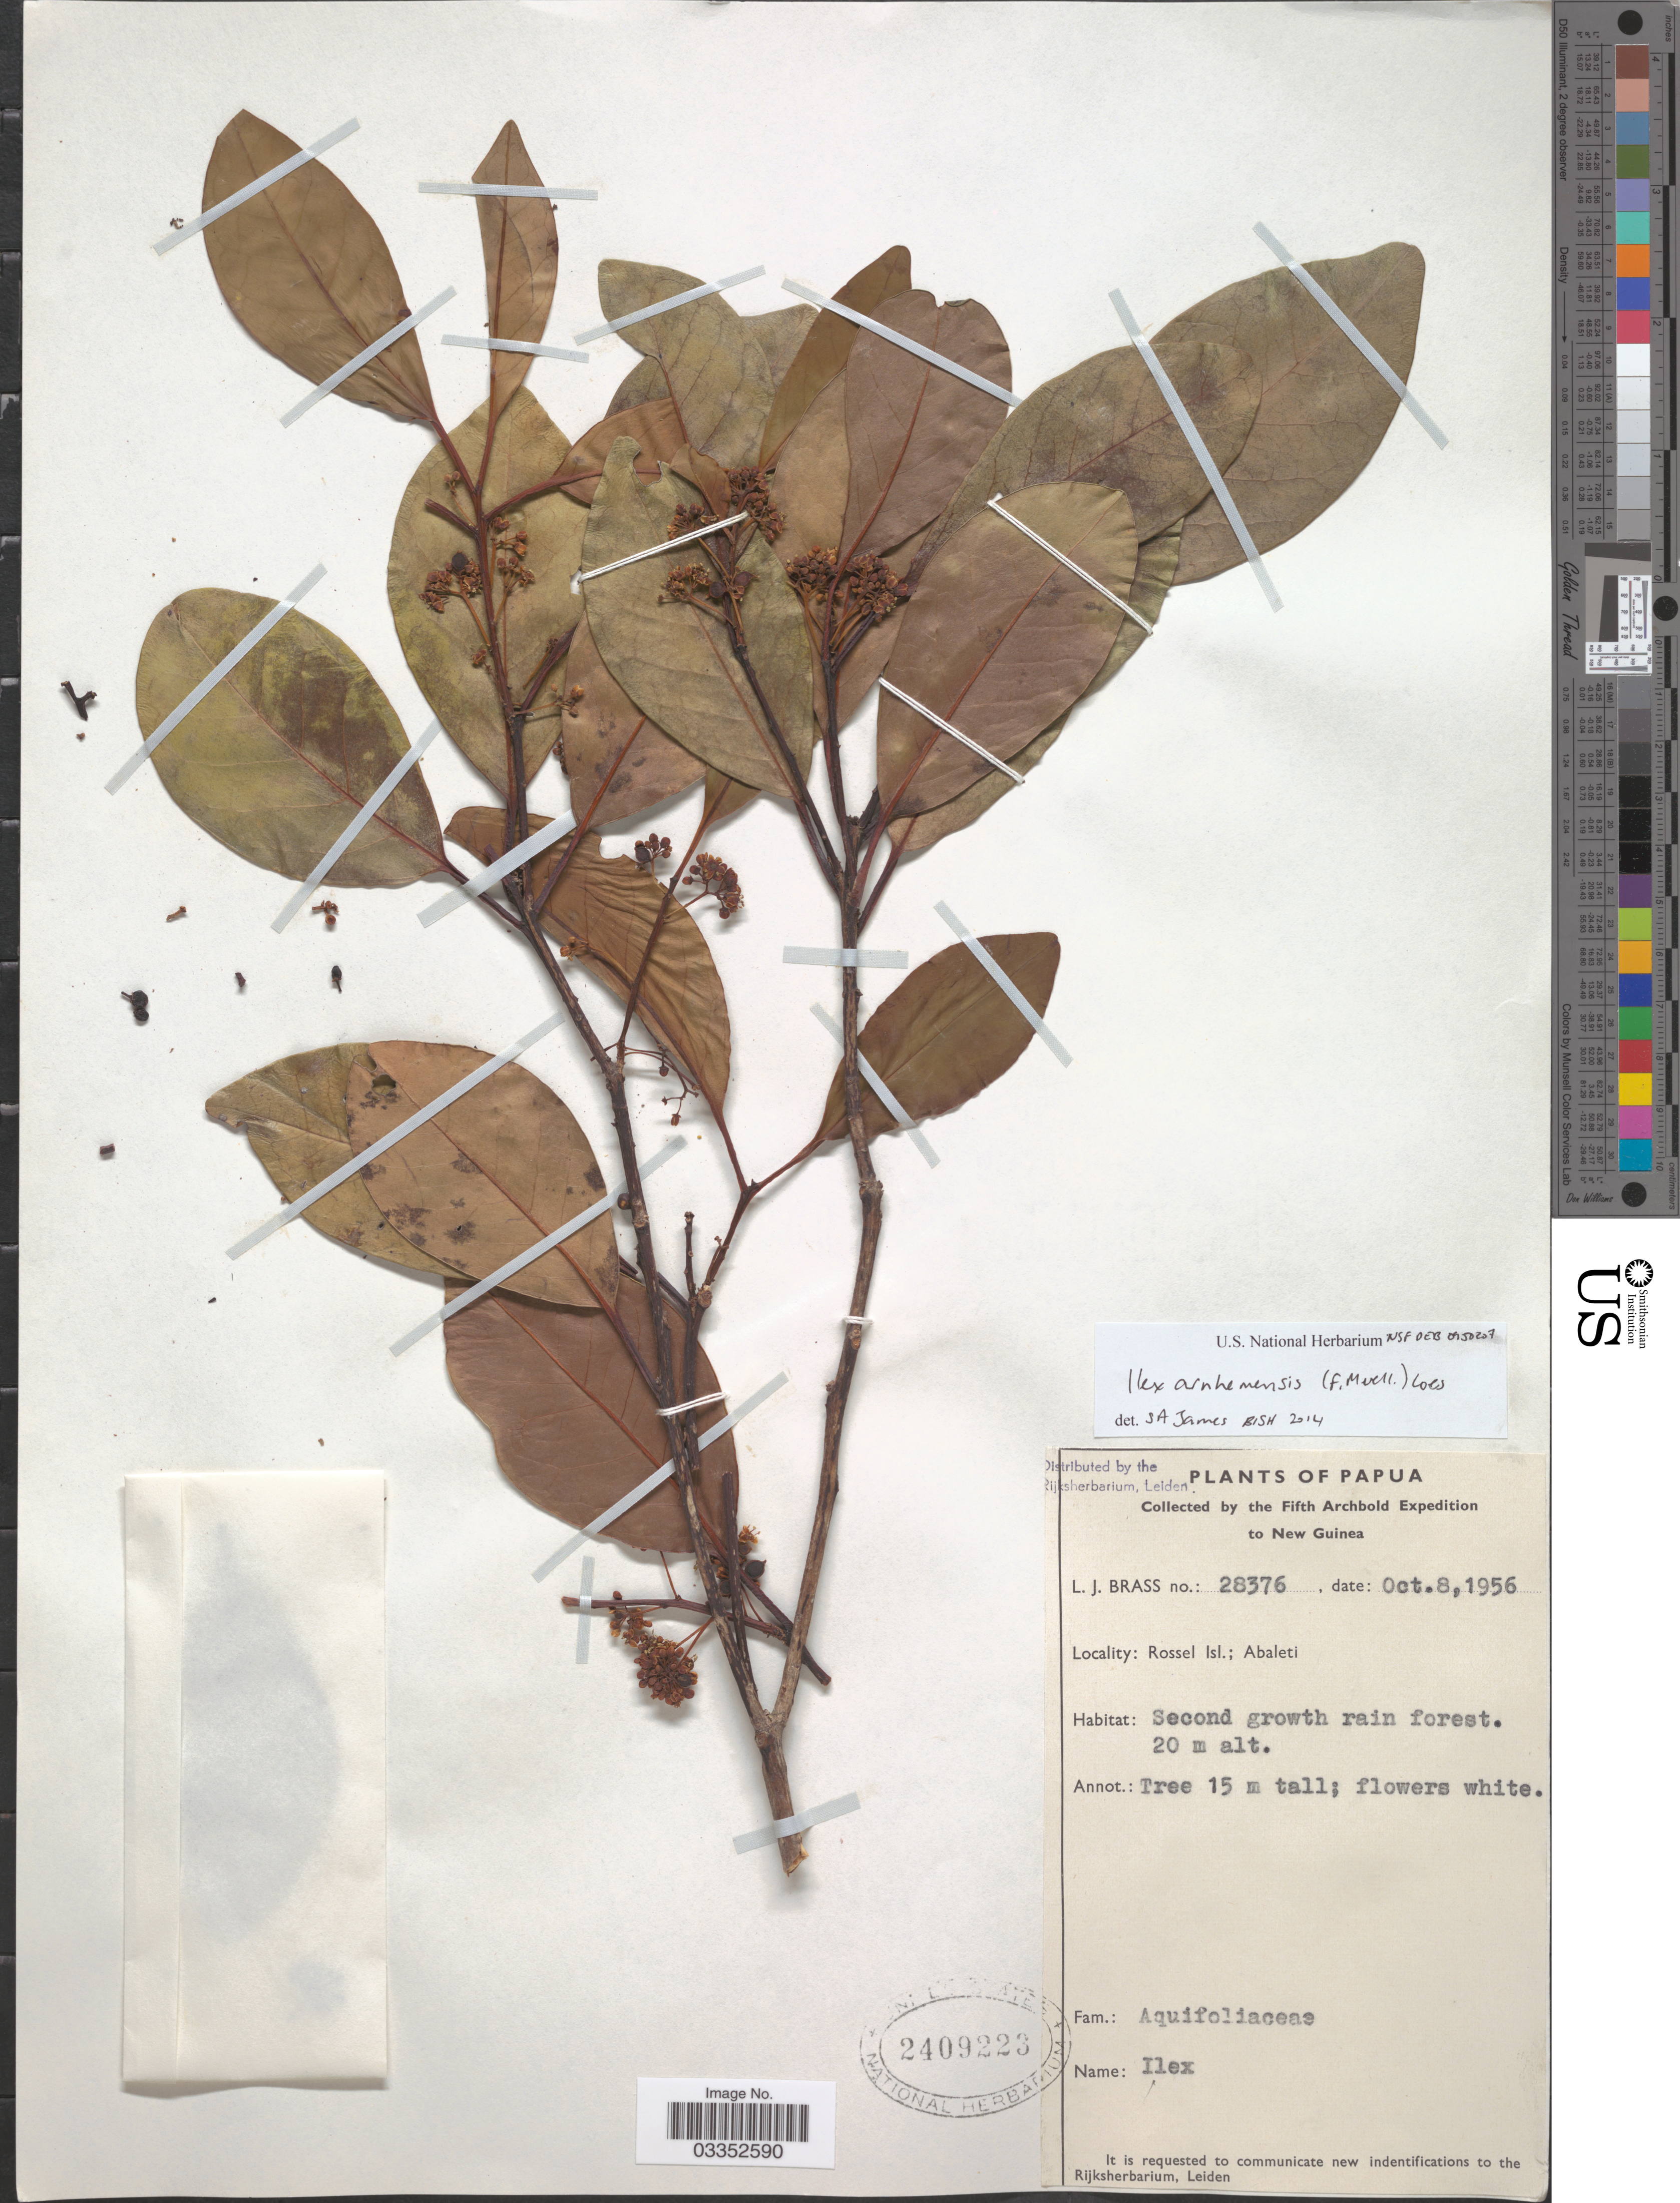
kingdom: Plantae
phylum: Tracheophyta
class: Magnoliopsida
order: Aquifoliales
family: Aquifoliaceae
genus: Ilex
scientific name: Ilex arnhemensis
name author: (F. Muell.) Loes.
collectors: L. J. Brass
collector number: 28376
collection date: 1956-10-08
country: Papua New Guinea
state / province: Milne Bay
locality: Papua. New Guinea. Rossel Isl.; Abaleti.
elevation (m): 20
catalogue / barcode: US 2409223